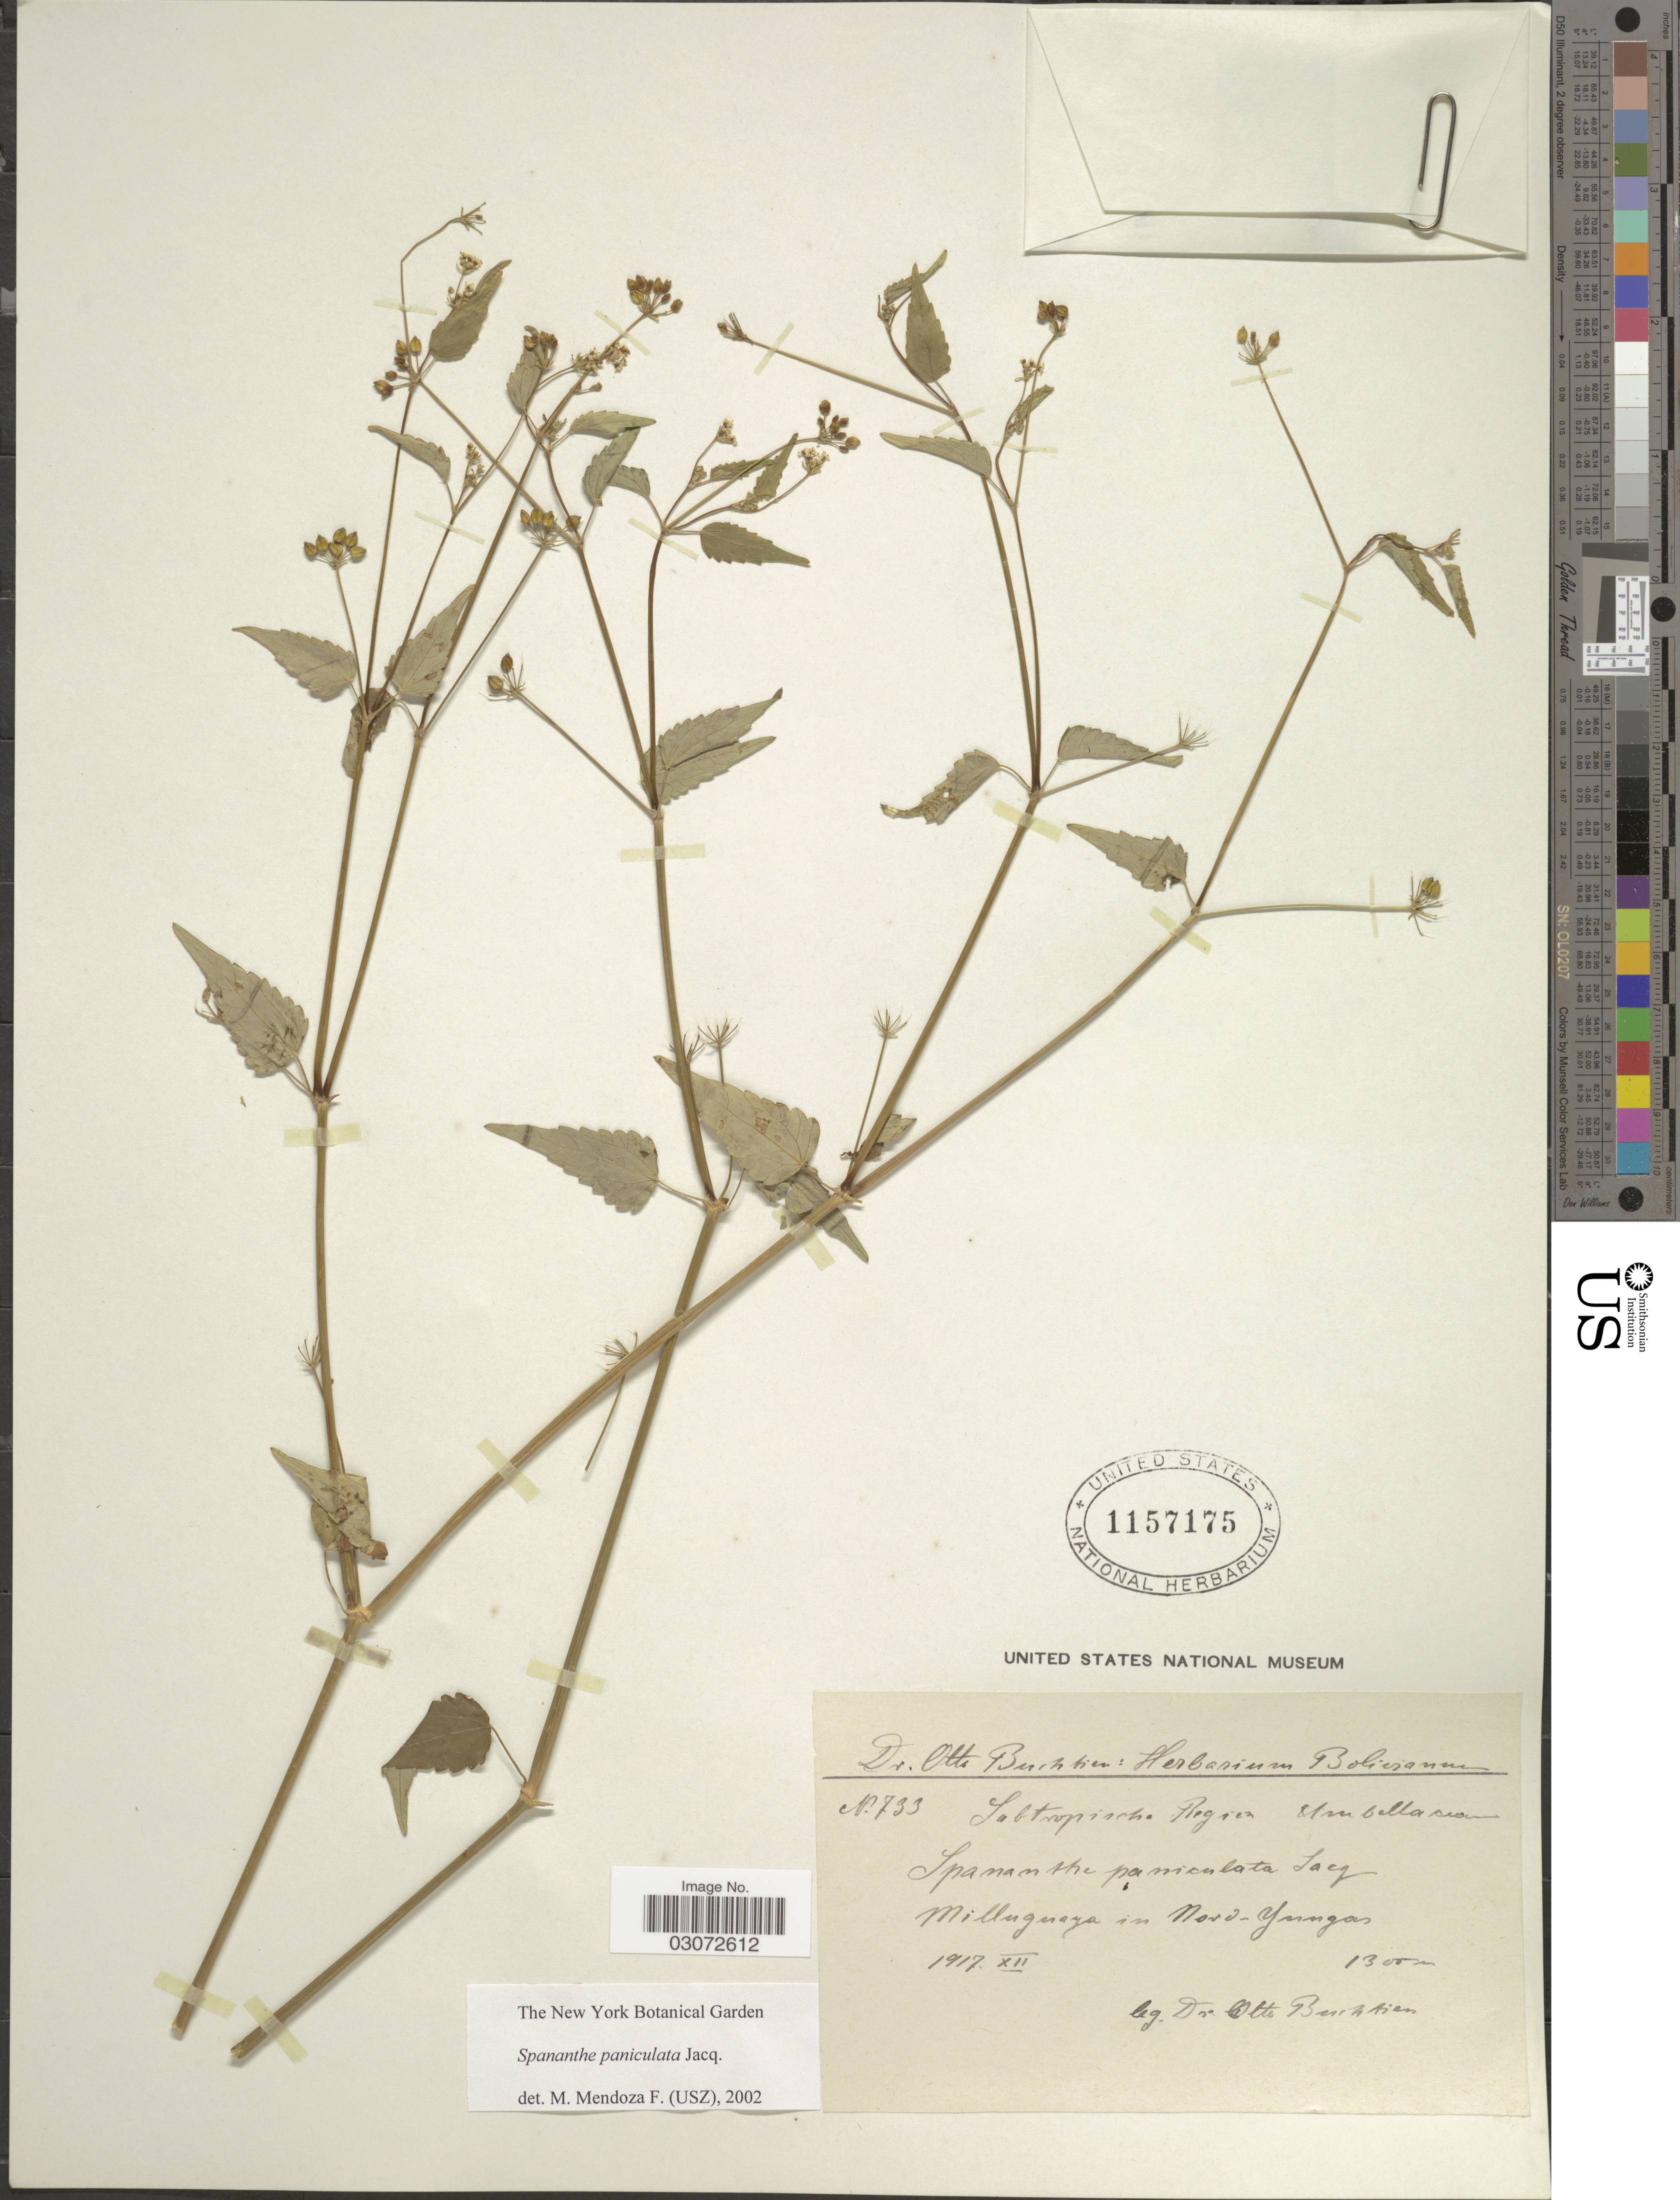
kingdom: Plantae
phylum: Tracheophyta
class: Magnoliopsida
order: Apiales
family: Apiaceae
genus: Spananthe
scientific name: Spananthe paniculata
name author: Jacq.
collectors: O. Buchtien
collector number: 733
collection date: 1917-12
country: Bolivia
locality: Milluguaya in Nord-Yungas.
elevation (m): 1300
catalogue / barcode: US 1157175